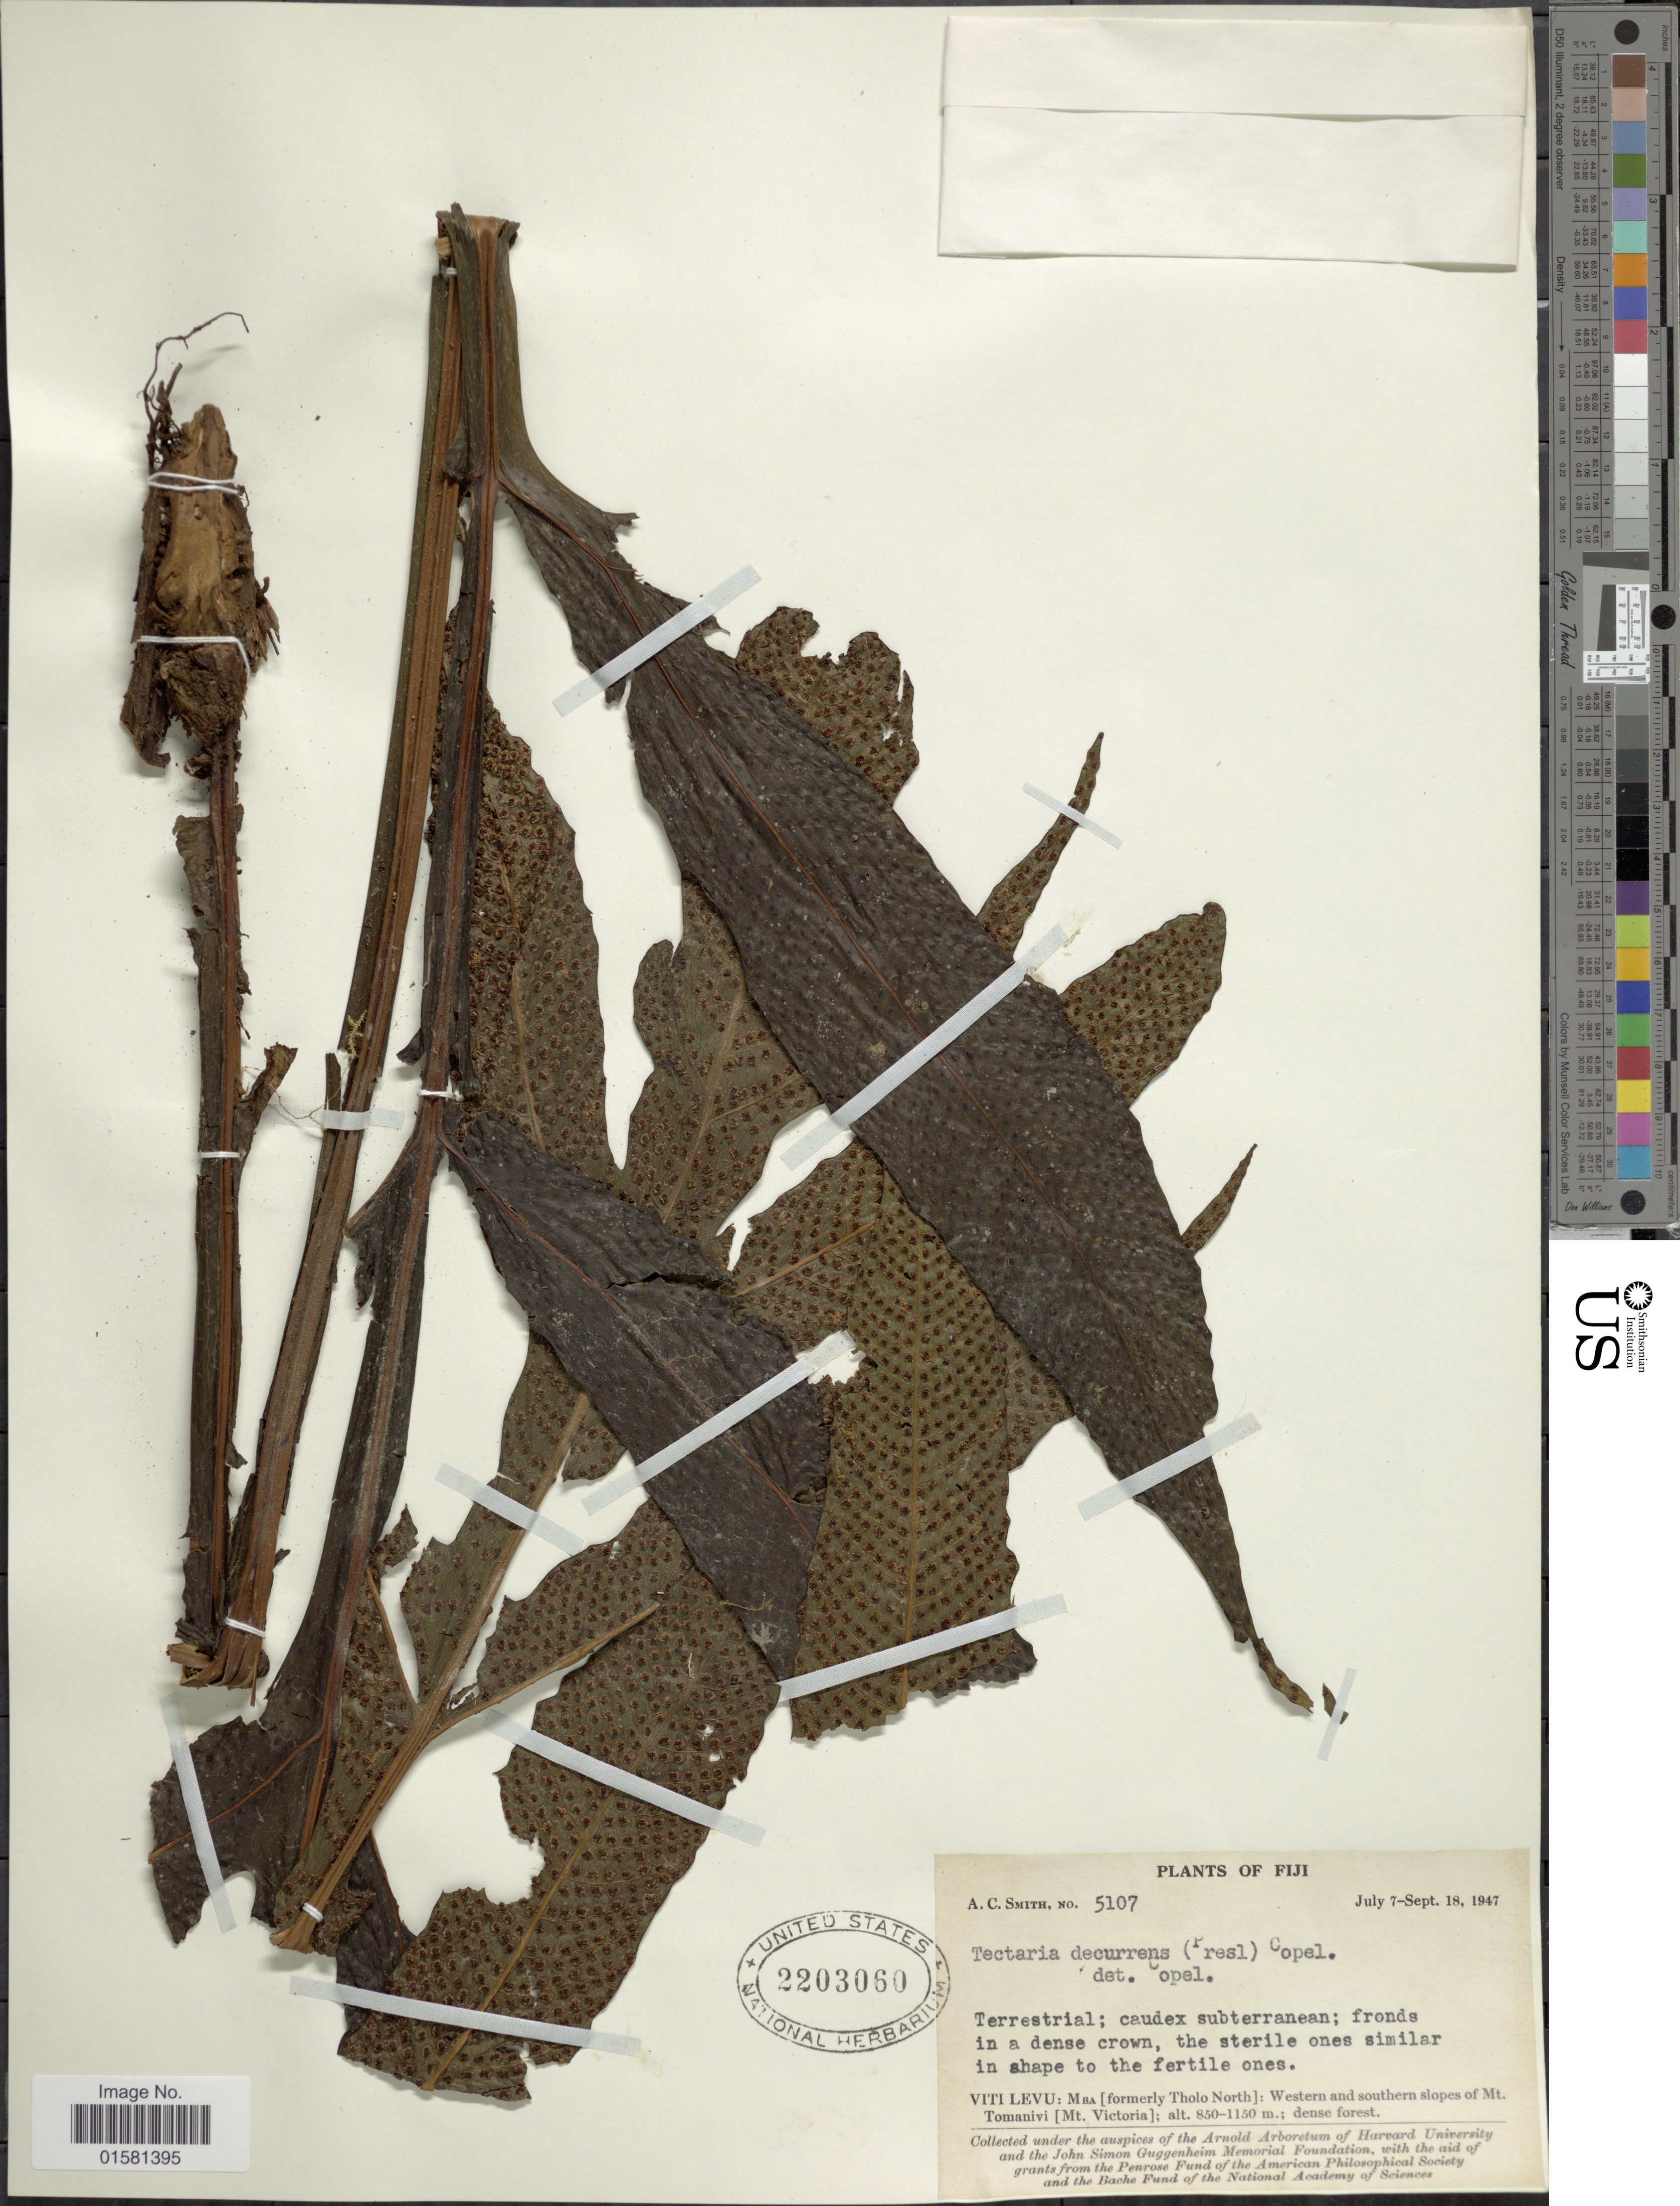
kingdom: Plantae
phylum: Tracheophyta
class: Polypodiopsida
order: Polypodiales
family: Tectariaceae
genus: Tectaria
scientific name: Tectaria decurrens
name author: (Presel.) Copel. in Elmer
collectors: A. C. Smith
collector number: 5107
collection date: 1947-07-07/1947-09-18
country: Fiji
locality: Fiji, Viti Levu: Mra (formerly Tholo North): Western and southern slopes of Mt. Tomanivi (Mt. Victoria)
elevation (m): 850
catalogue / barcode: US 2203060